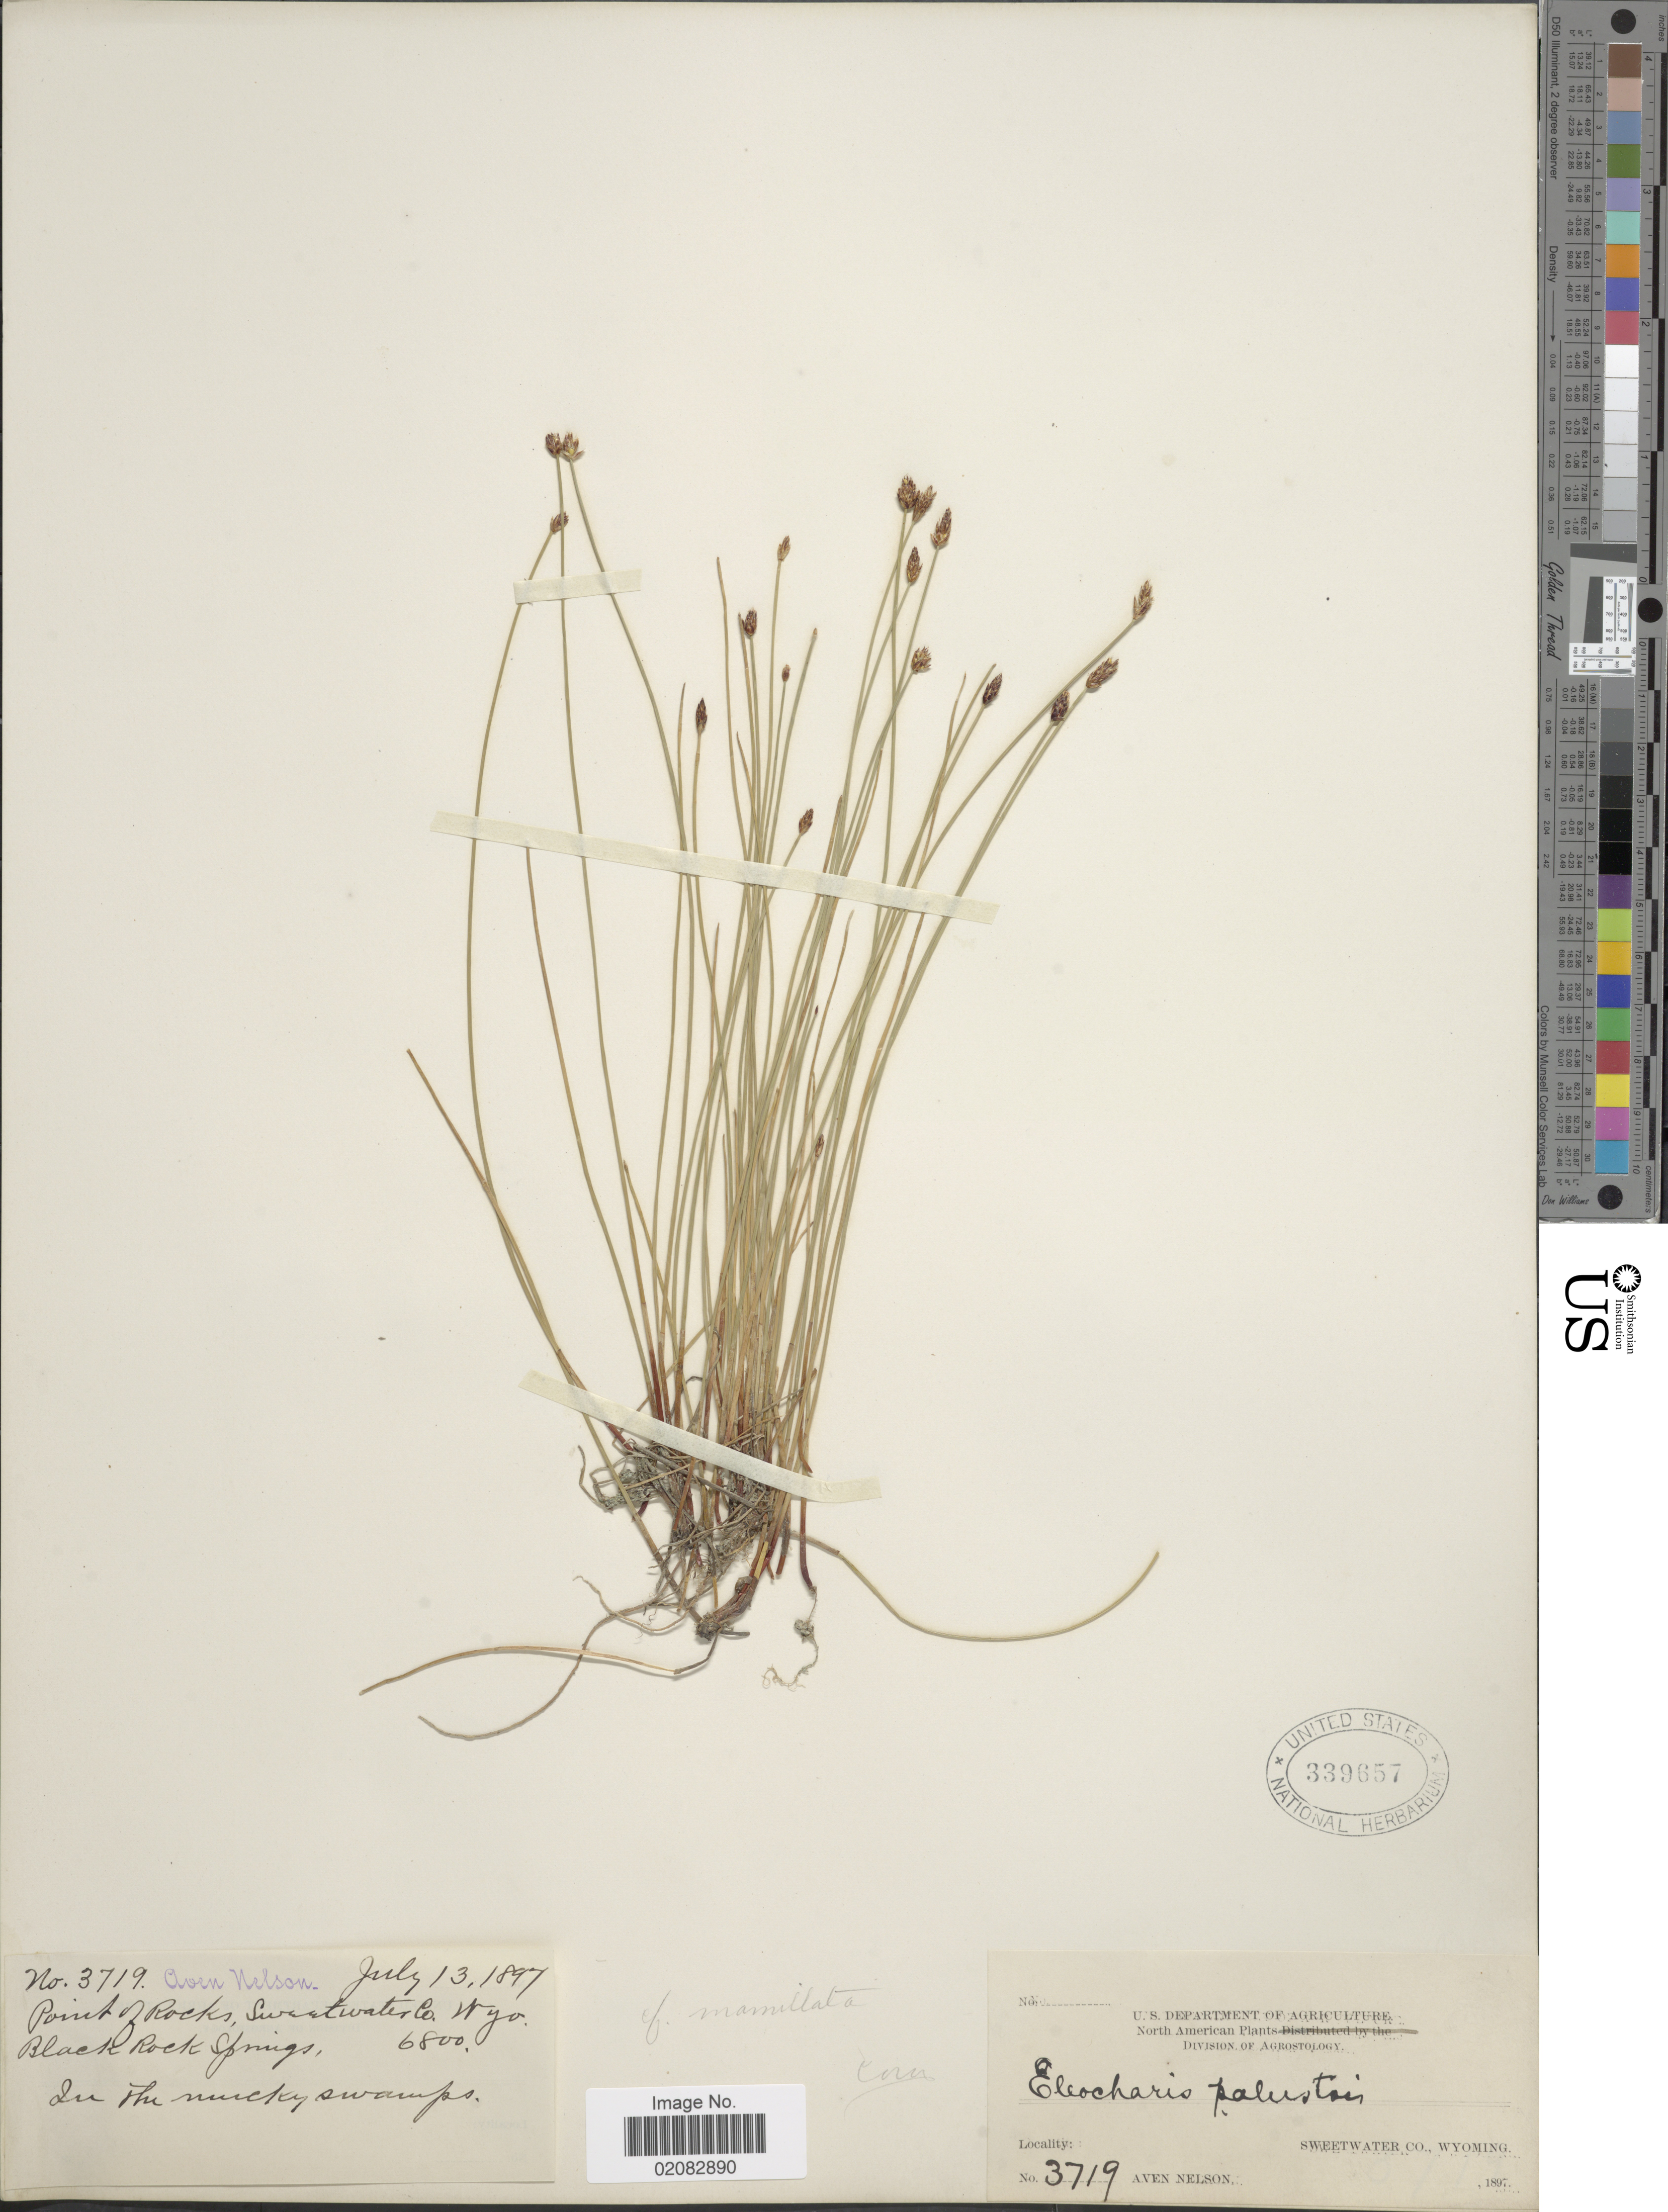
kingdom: Plantae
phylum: Tracheophyta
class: Liliopsida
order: Poales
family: Cyperaceae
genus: Eleocharis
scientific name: Eleocharis macrostachya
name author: Britton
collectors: A. Nelson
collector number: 3719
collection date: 1897-07-13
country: United States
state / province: Wyoming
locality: Sweetwater Co., Black Rock Springs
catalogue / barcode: US 339657